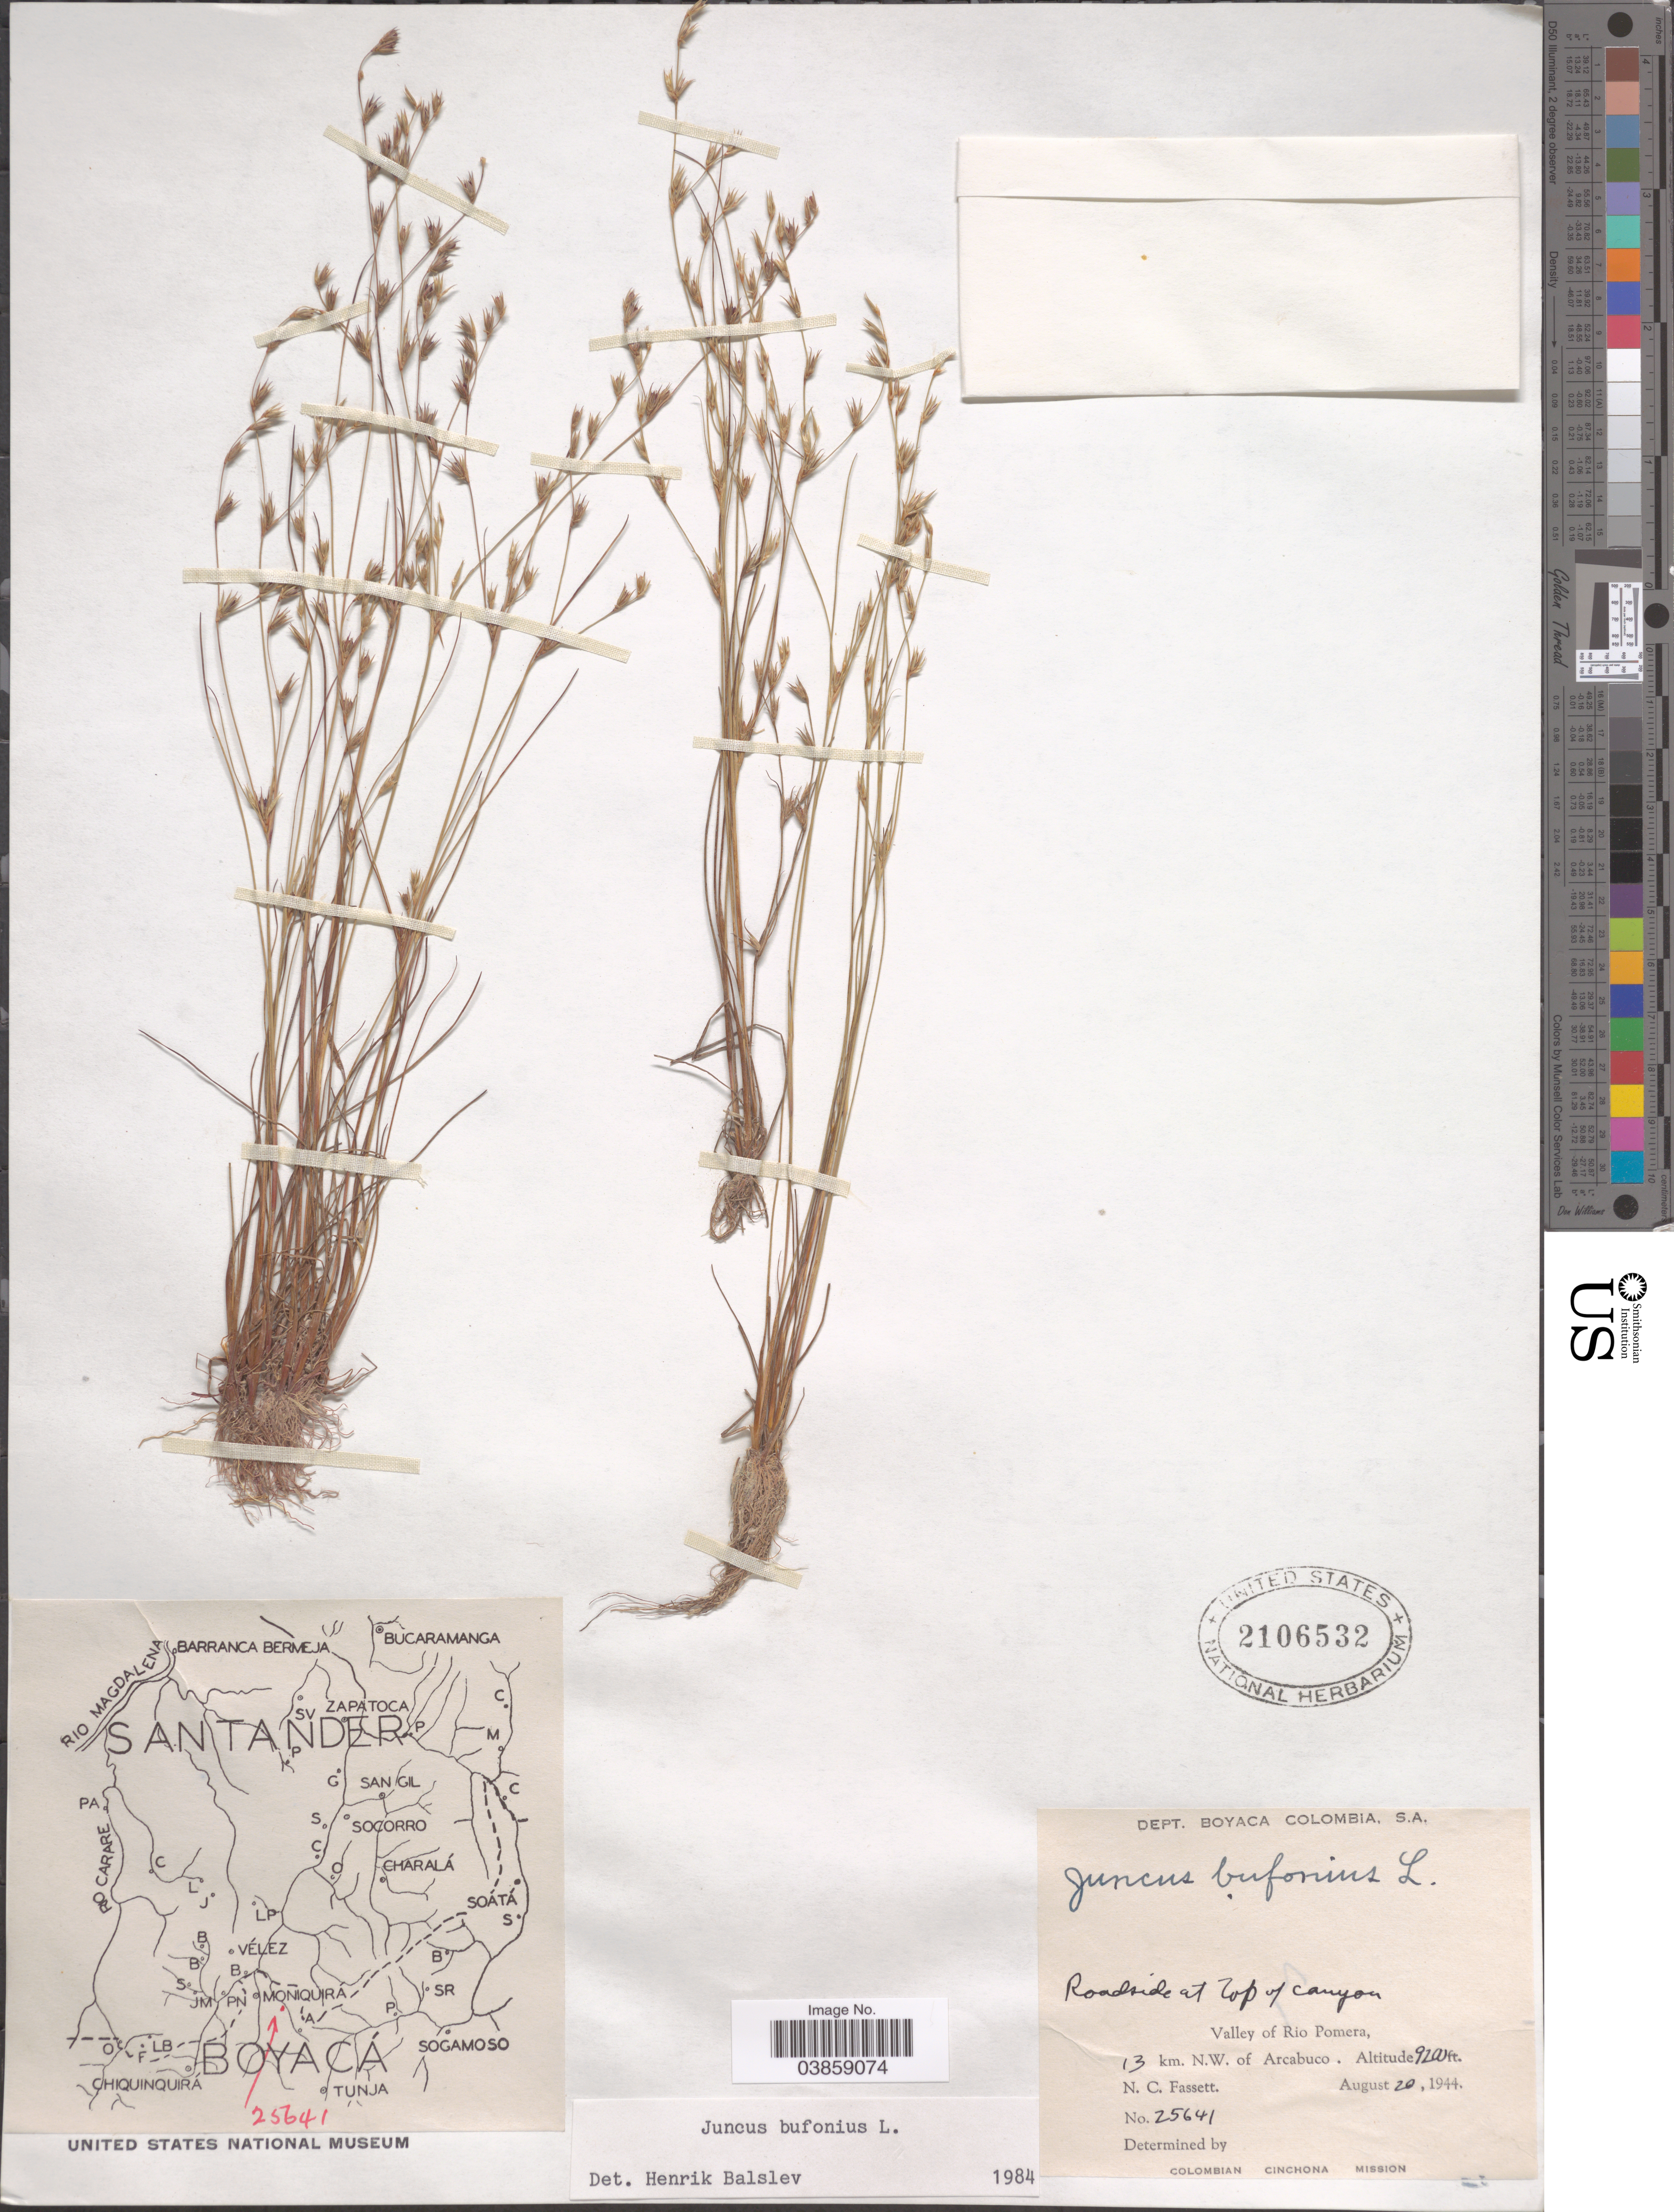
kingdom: Plantae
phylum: Tracheophyta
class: Liliopsida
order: Poales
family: Juncaceae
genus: Juncus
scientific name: Juncus bufonius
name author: L.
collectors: N. C. Fassett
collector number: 25641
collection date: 1944-08-20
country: Colombia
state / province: Boyacá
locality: Dept. Boyaca. Roadside at top of canyon. Valley of Rio Pomera, 13 km. N.W. of Arcabuco.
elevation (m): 2804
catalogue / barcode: US 2106532